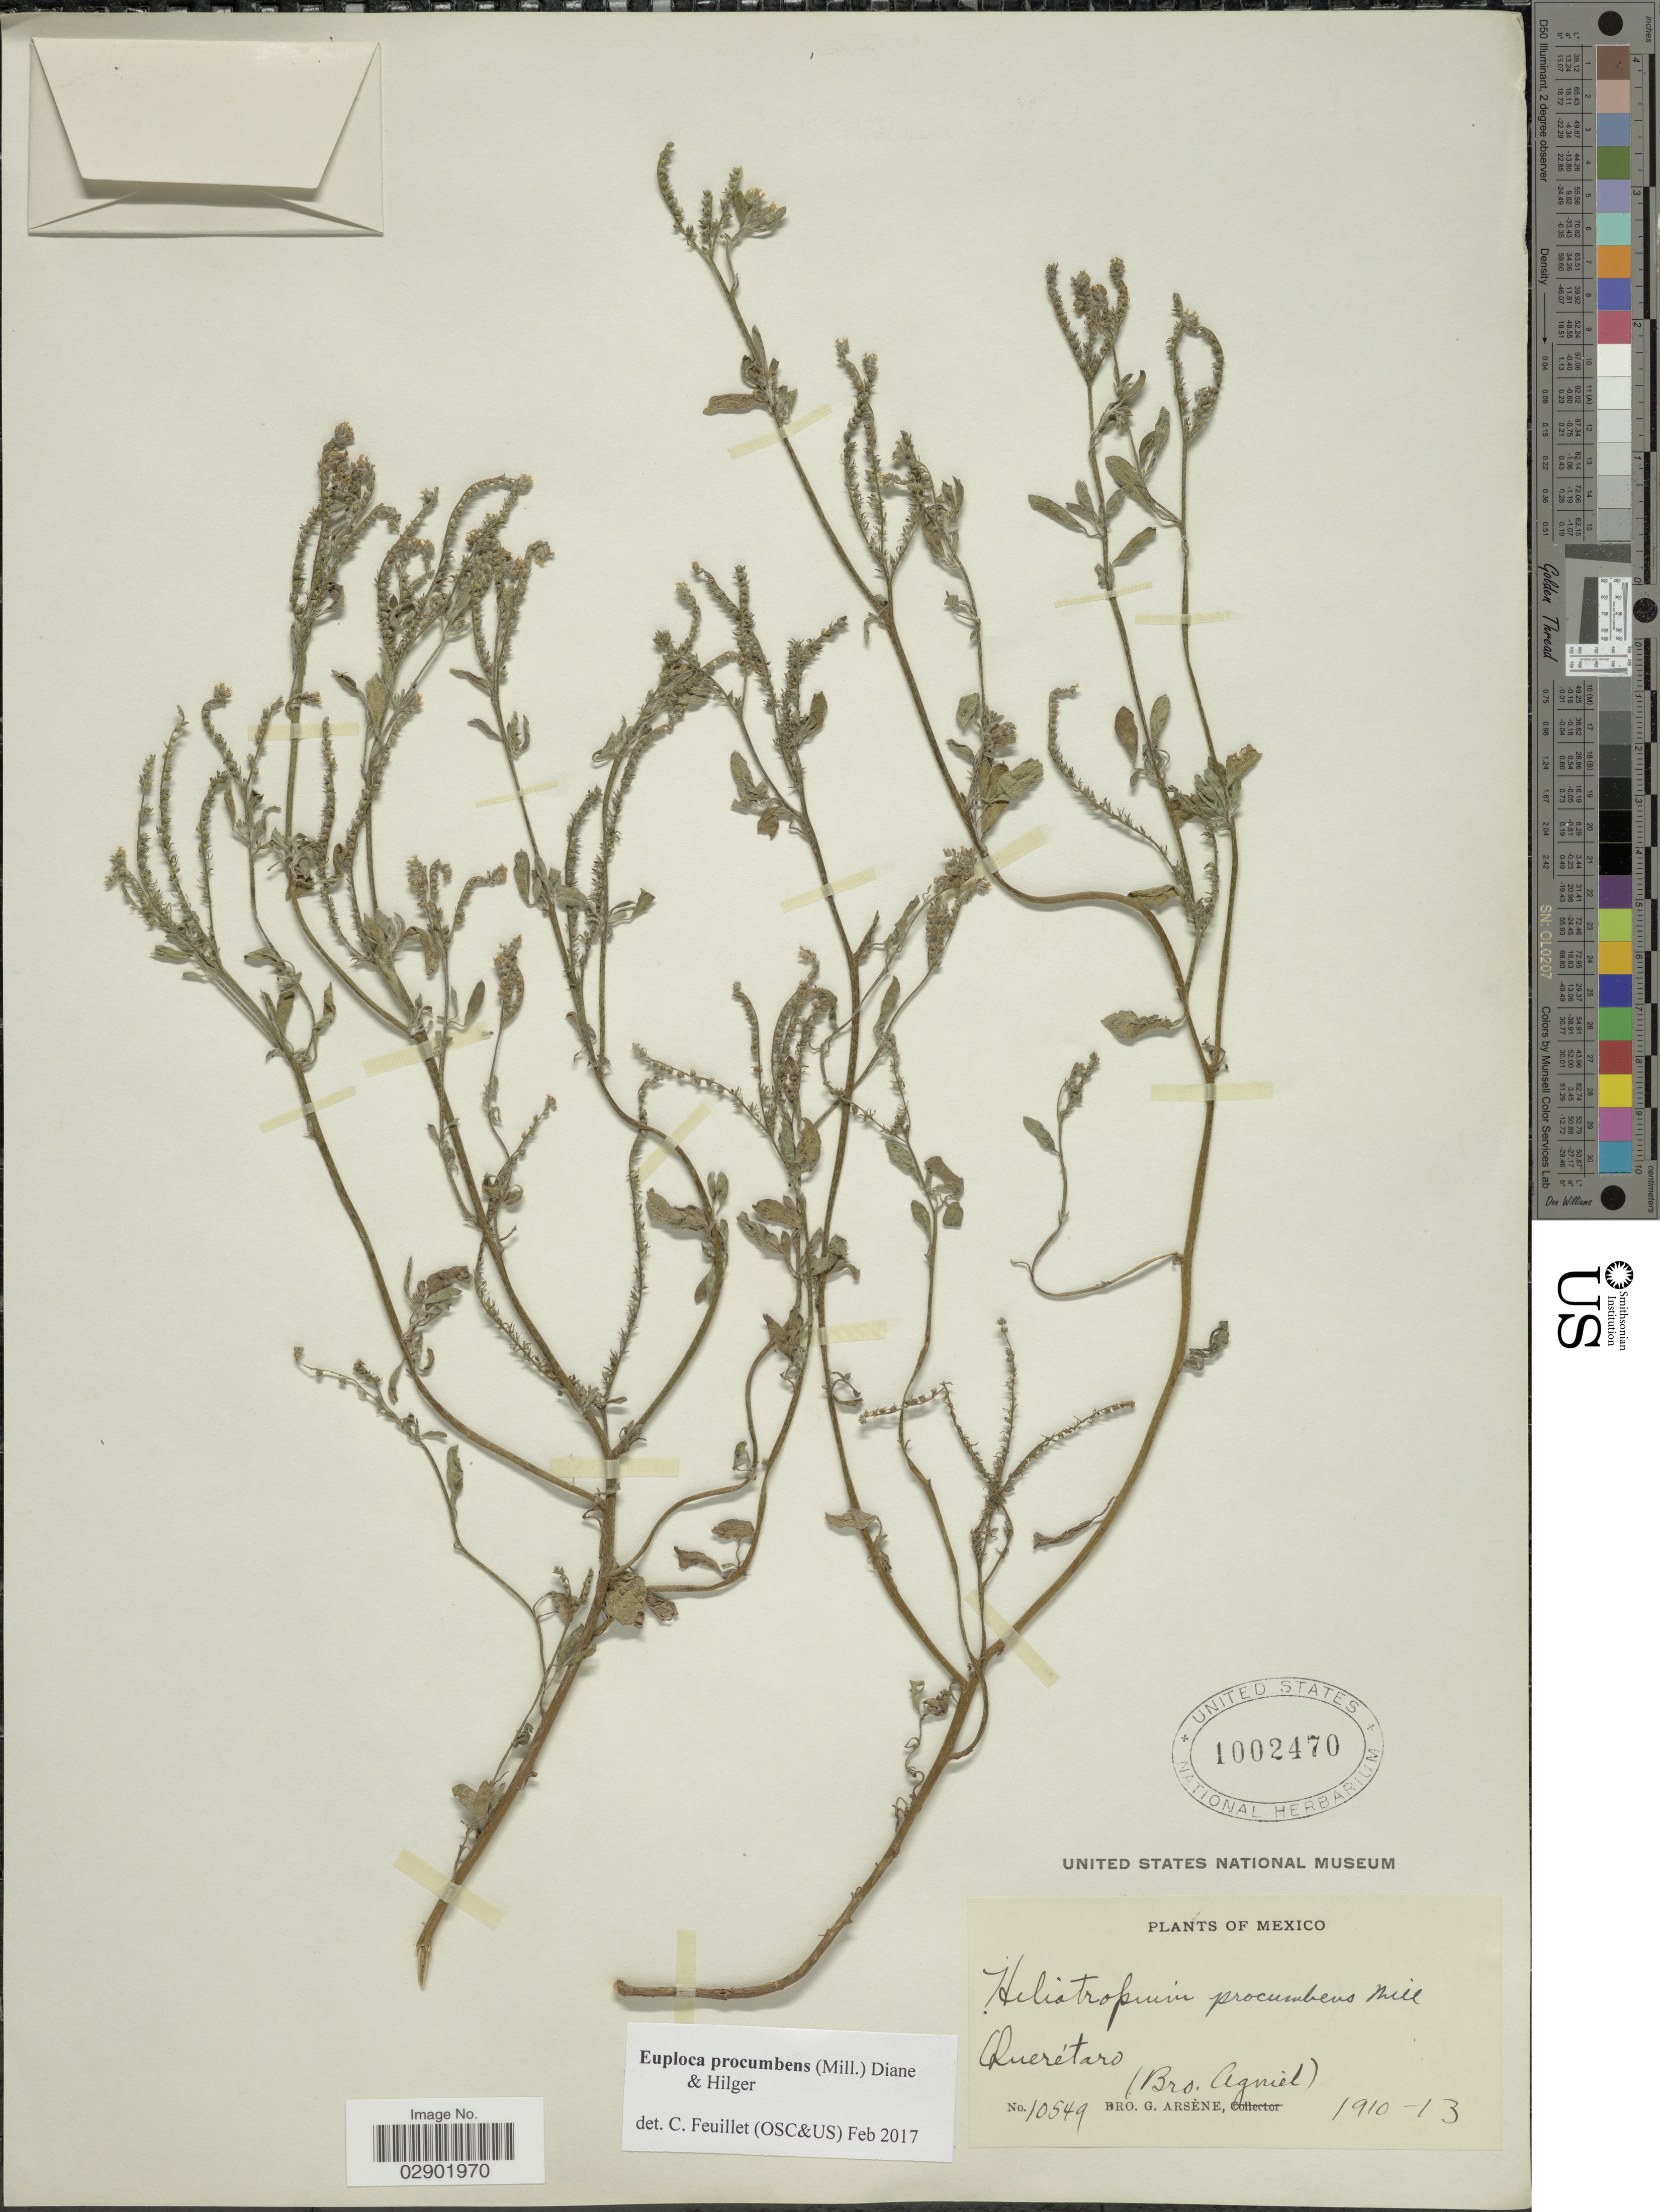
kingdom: Plantae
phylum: Tracheophyta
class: Magnoliopsida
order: Boraginales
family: Heliotropiaceae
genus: Euploca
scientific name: Euploca procumbens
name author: (Mill.) Diane & Hilger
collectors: Bro. Agniel & Bro. G. Arsène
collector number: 10549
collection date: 1910/1913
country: Mexico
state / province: Querétaro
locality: Querétaro.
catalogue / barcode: US 1002470